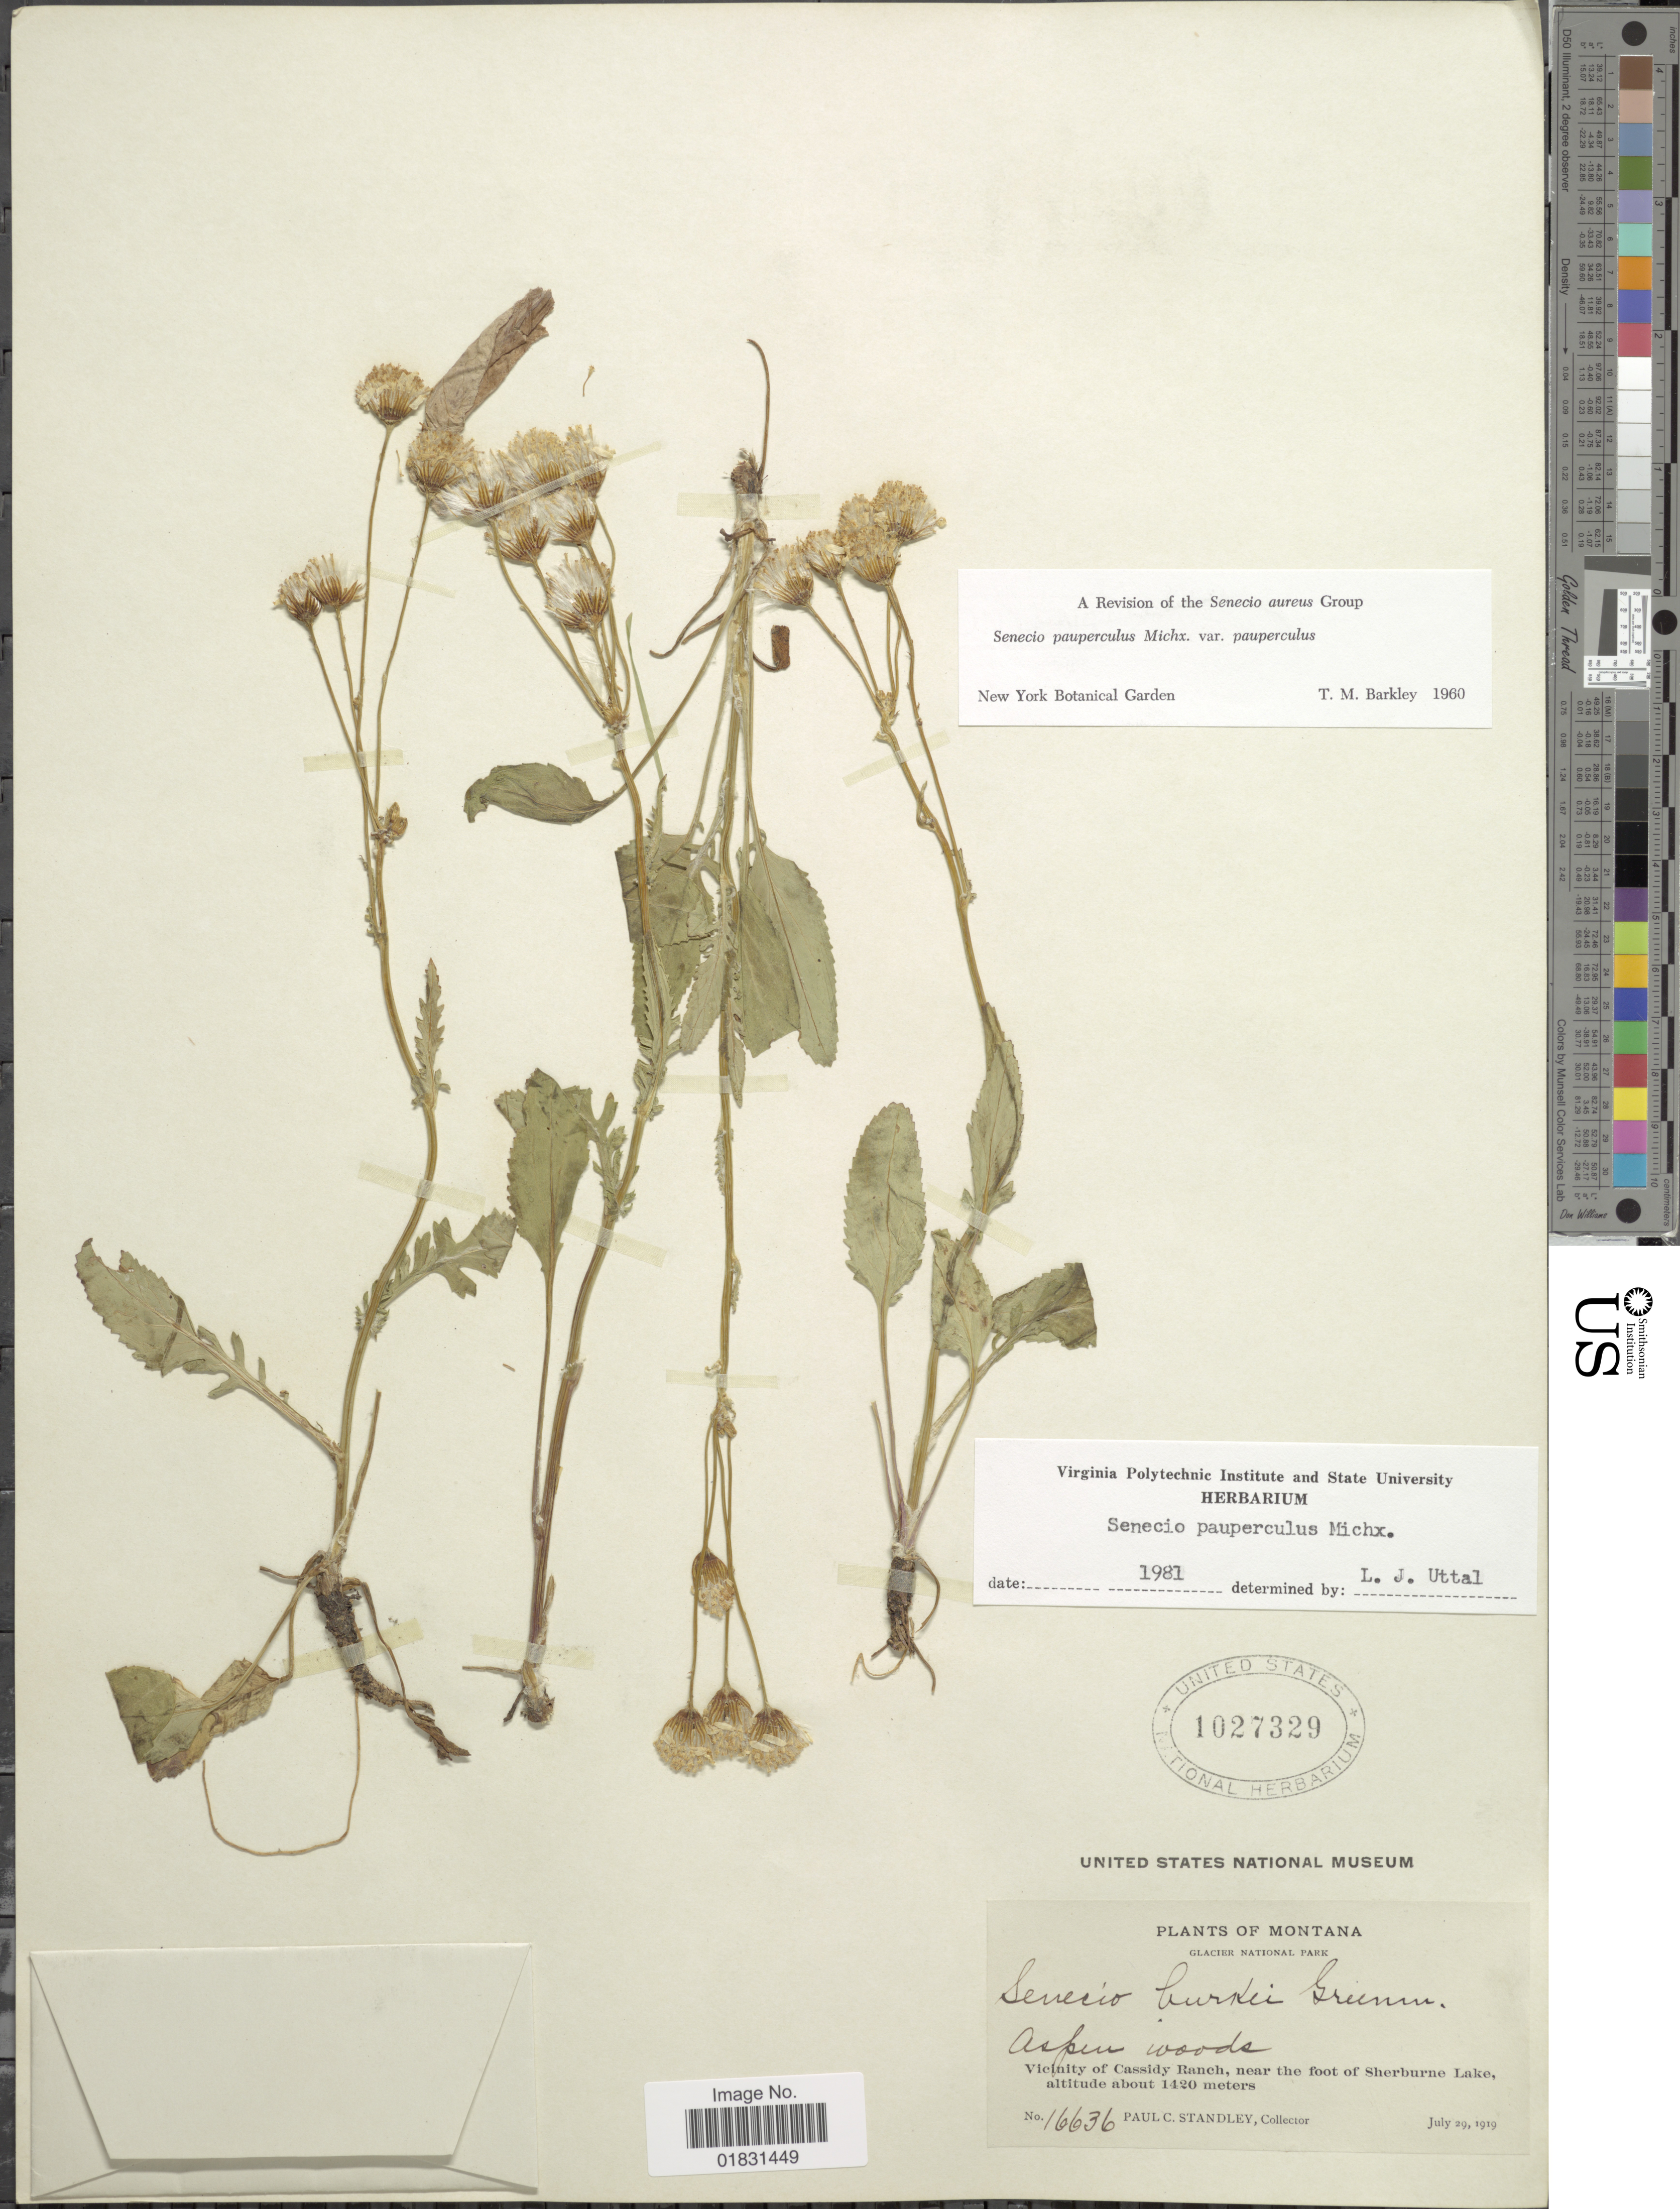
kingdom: Plantae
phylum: Tracheophyta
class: Magnoliopsida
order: Asterales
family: Asteraceae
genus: Packera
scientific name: Packera paupercula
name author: (Michx.) Á. Löve & D. Löve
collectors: P. C. Standley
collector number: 16636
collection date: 1919-07-29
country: United States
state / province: Montana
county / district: Glacier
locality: Glacier National Park, Aspen woods, Vicinity of Cassidy Ranch, near the foot of Sherburne Lake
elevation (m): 1420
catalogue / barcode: US 1027329